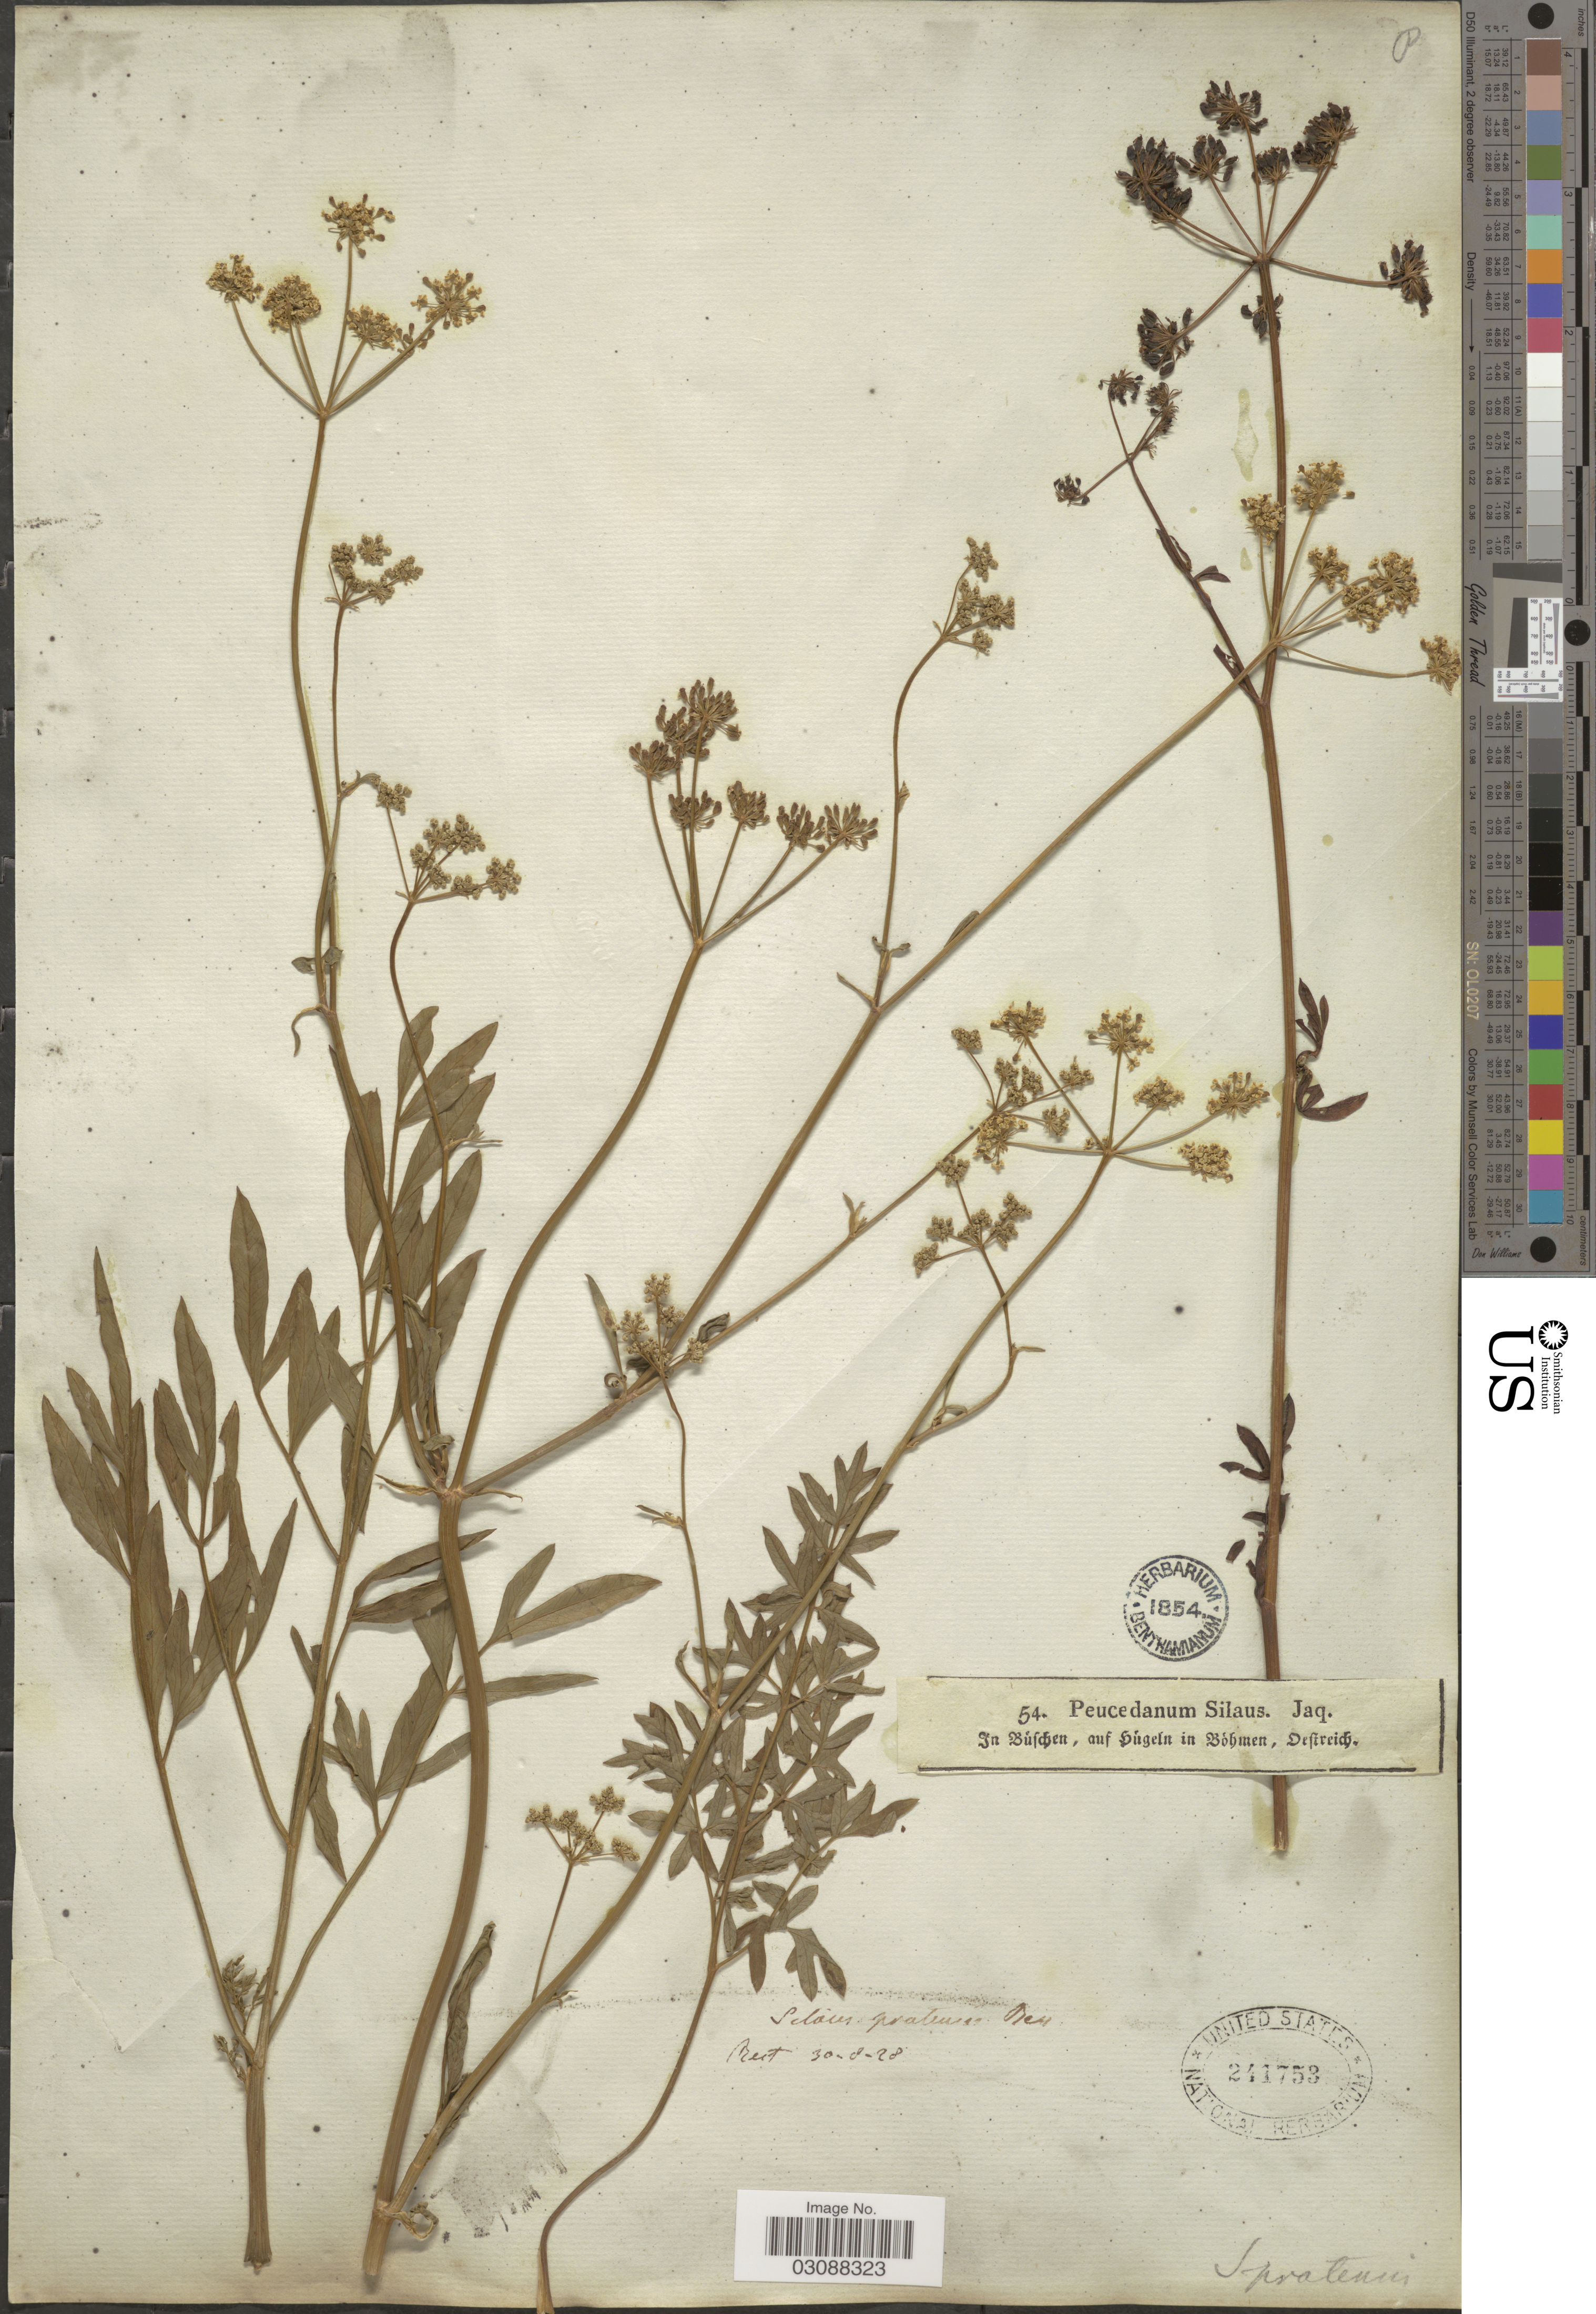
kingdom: Plantae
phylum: Tracheophyta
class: Magnoliopsida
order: Apiales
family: Apiaceae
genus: Silaus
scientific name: Silaus pratensis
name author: (Crantz) Besser ex Schult.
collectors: Ex herb. Benthamianum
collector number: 54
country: Czechia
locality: In Büschen, auf Húgeln in Bóhmen, Oestreich.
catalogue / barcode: US 211753